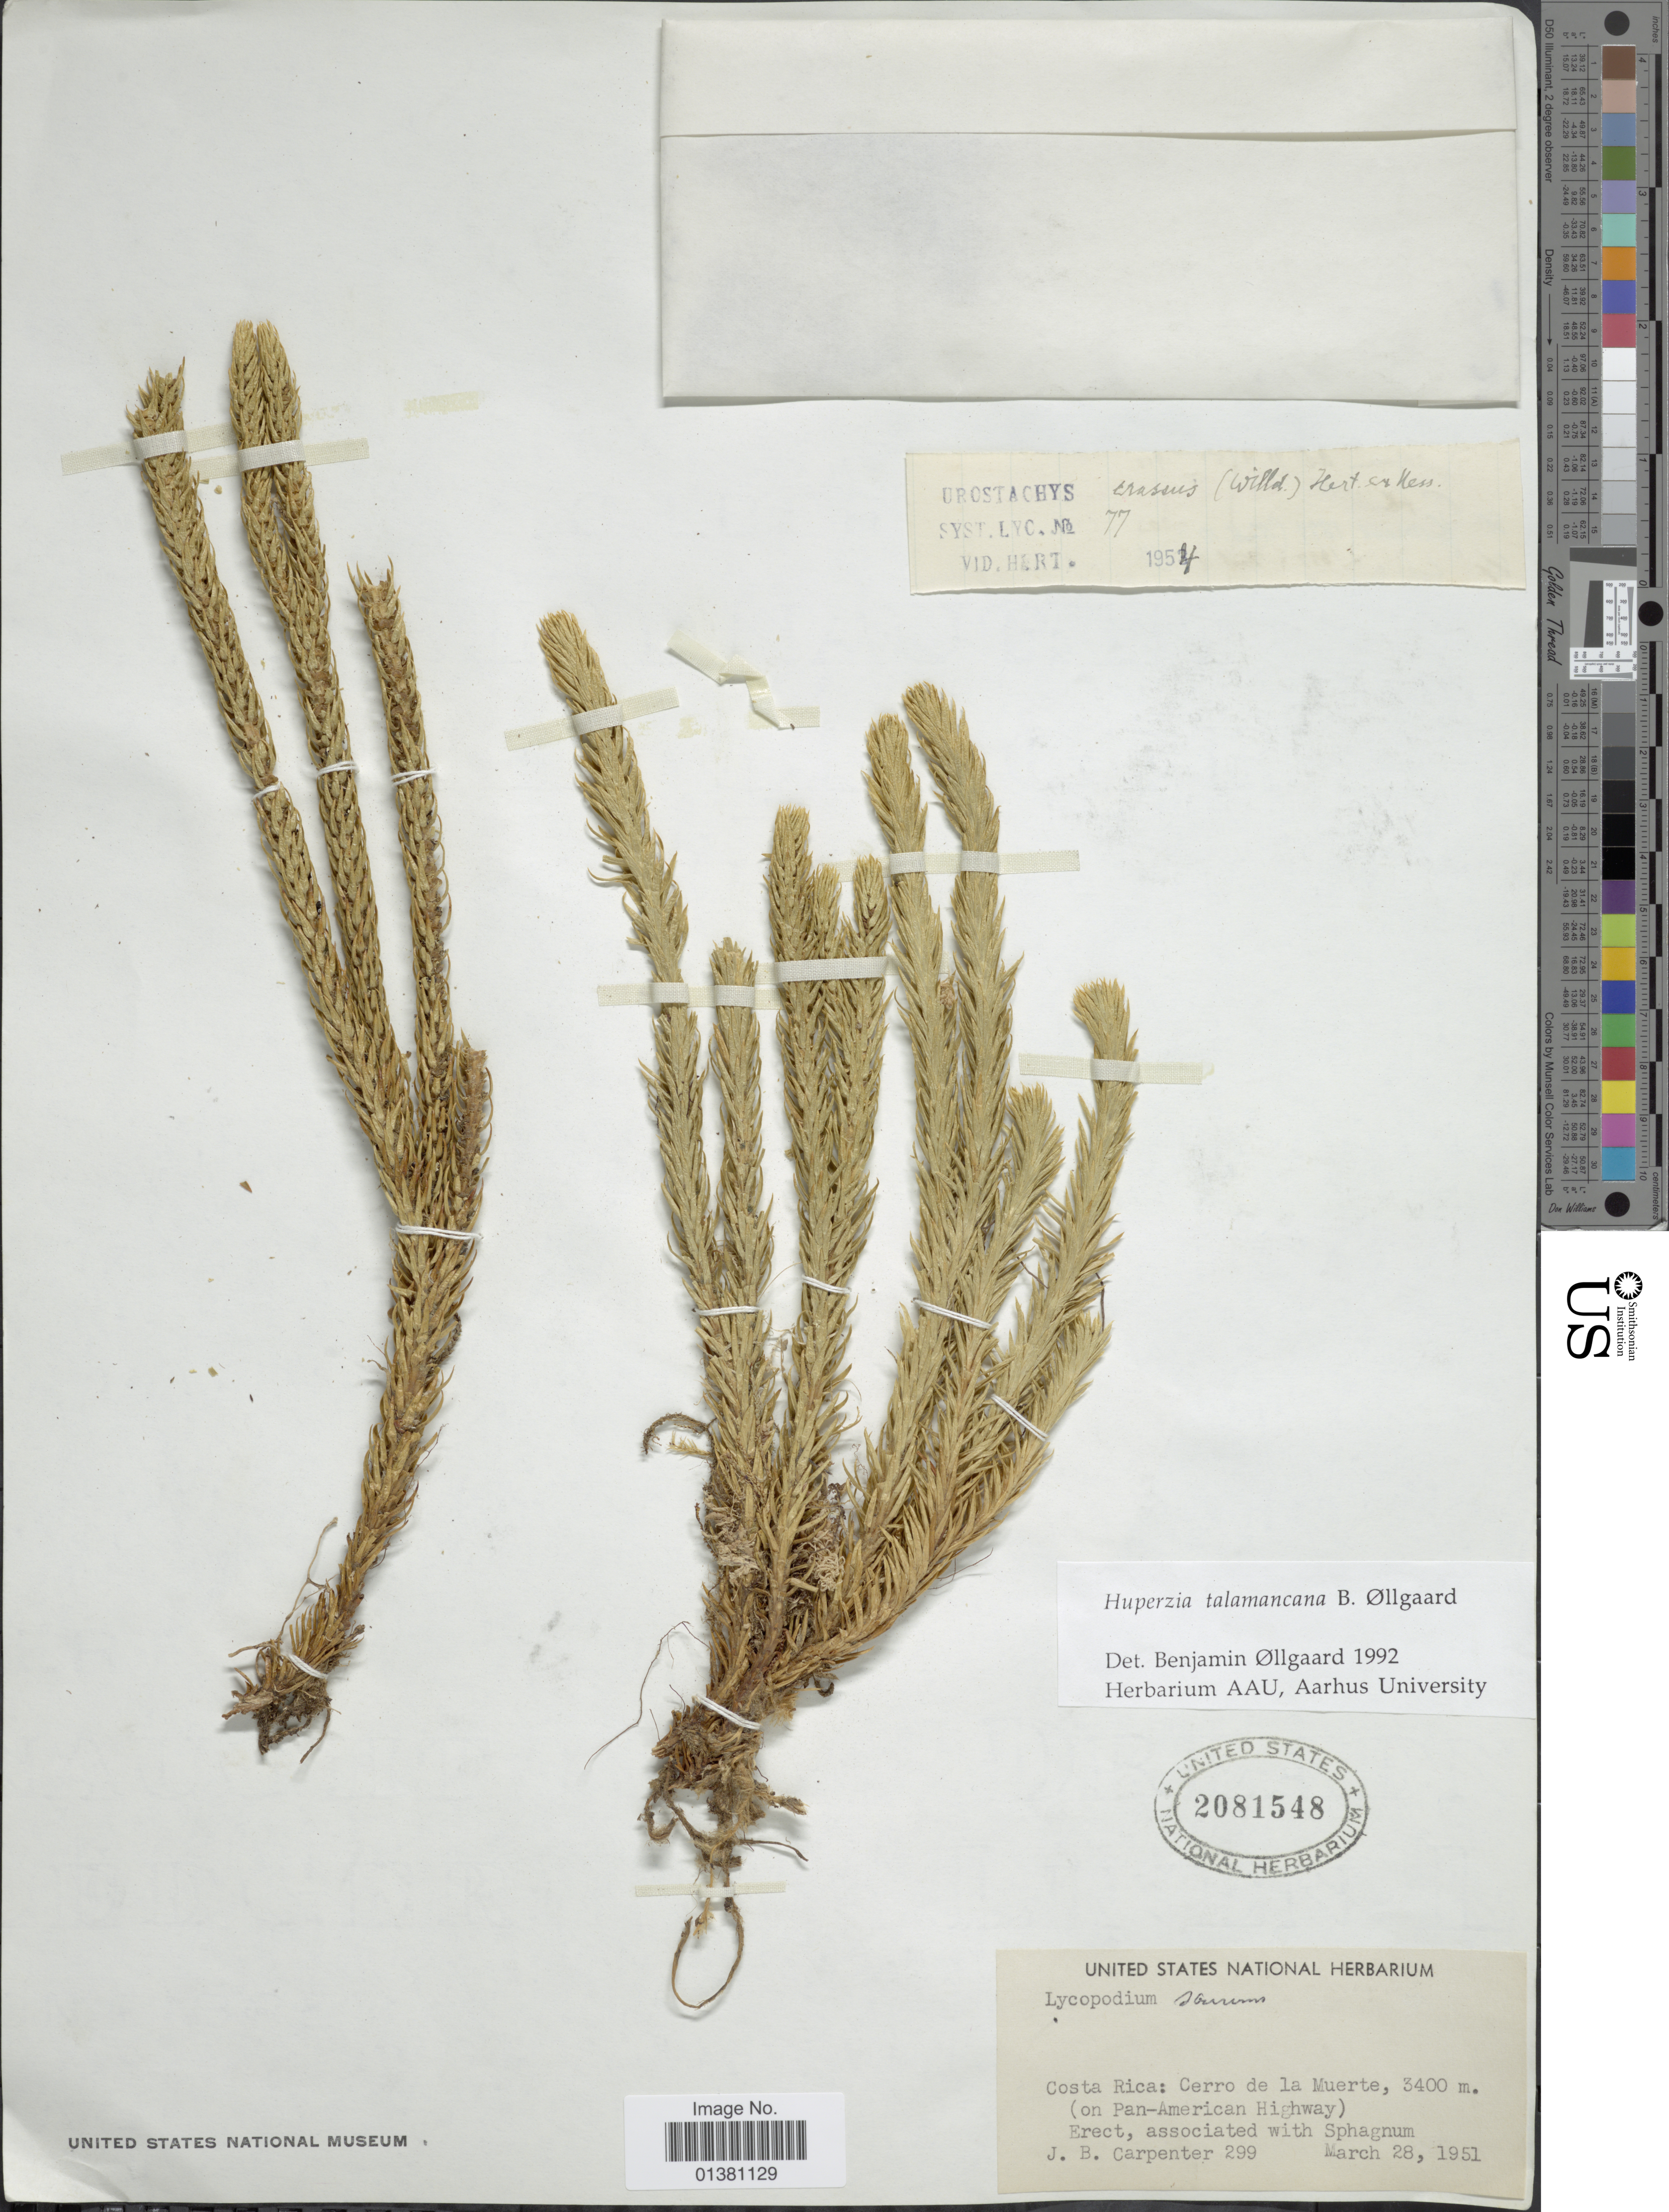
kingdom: Plantae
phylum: Tracheophyta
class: Lycopodiopsida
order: Lycopodiales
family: Lycopodiaceae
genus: Phlegmariurus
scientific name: Phlegmariurus talamancanus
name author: (B. Øllg.) B. Øllg.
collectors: J. Carpenter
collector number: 299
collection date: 1951-03-28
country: Costa Rica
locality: Cerro de la Muerte, (on Pan-American Highway)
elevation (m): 3400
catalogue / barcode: US 2081548